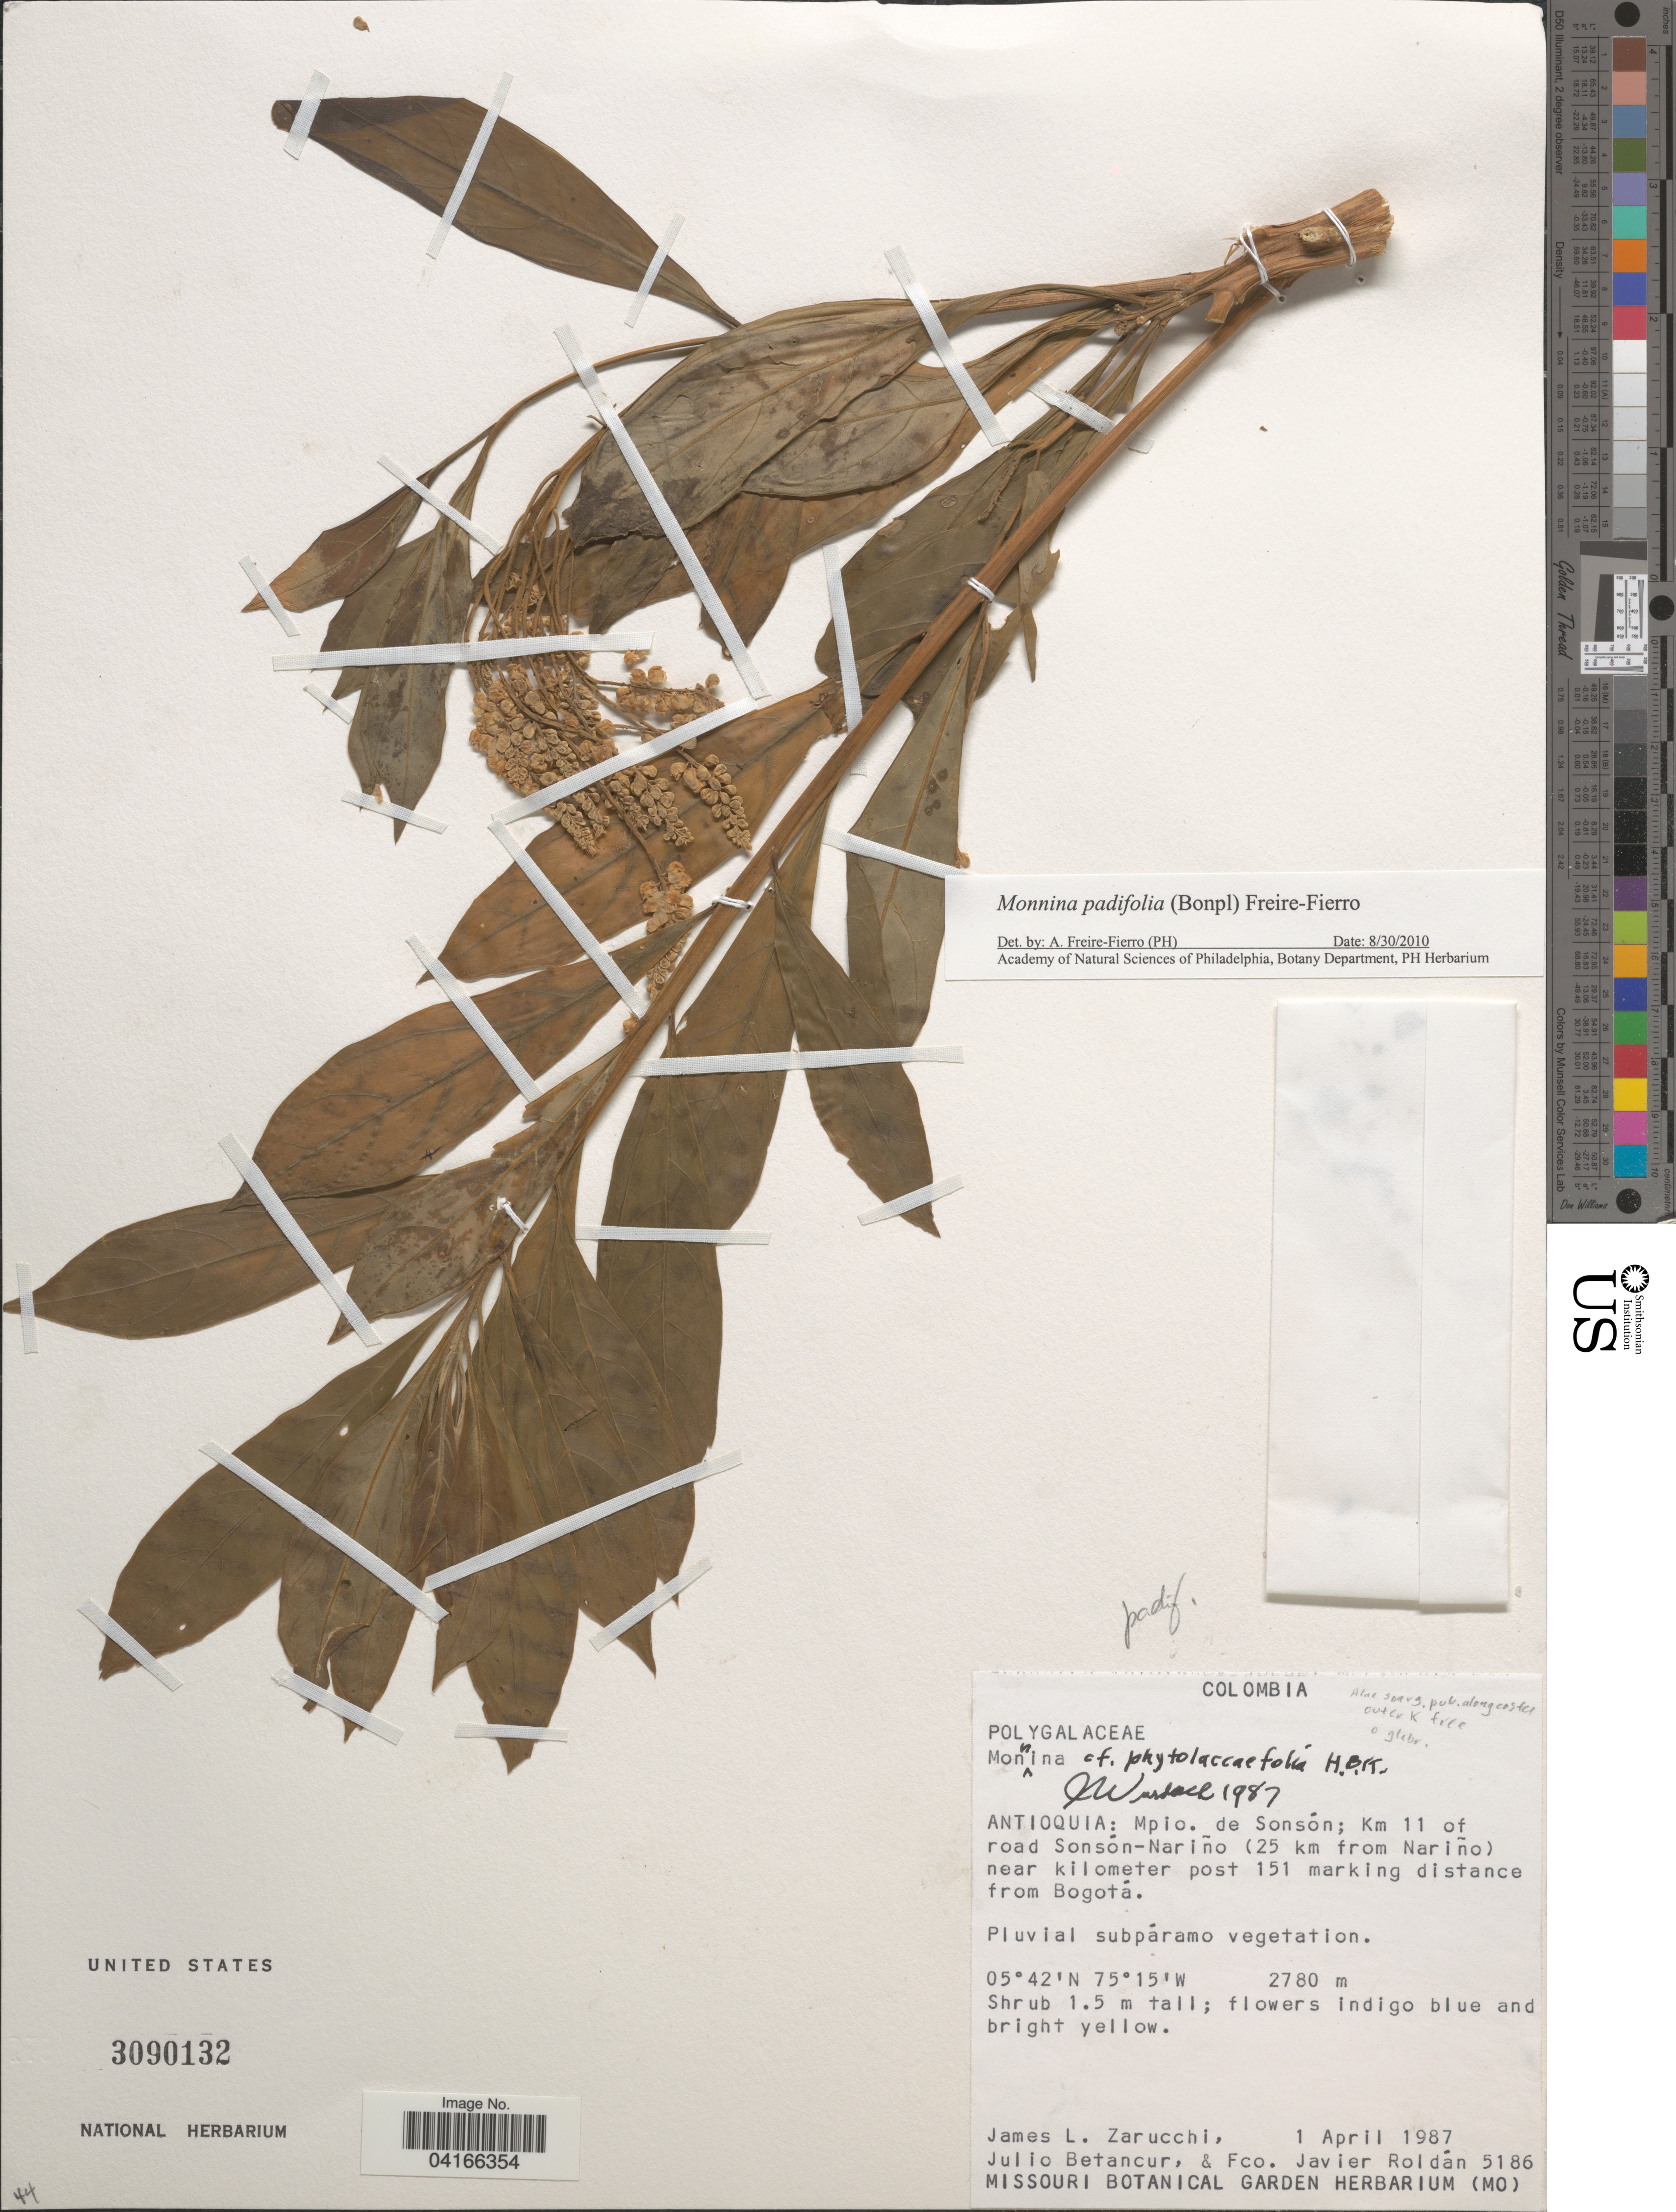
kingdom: Plantae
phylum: Tracheophyta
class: Magnoliopsida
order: Fabales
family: Polygalaceae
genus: Monnina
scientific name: Monnina padifolia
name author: (Bonpl.) Freire-Fierro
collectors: J. L. Zarucchi, J. Betancur & F. J. Roldán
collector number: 5186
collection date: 1987-04-01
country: Colombia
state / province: Antioquia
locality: Mpio. de Sonsón; Km 11 of road Sonsón-Nariño (25 km from Nariño) near kilometer post 151 marking distance from Bogotá.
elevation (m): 2780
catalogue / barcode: US 3090132